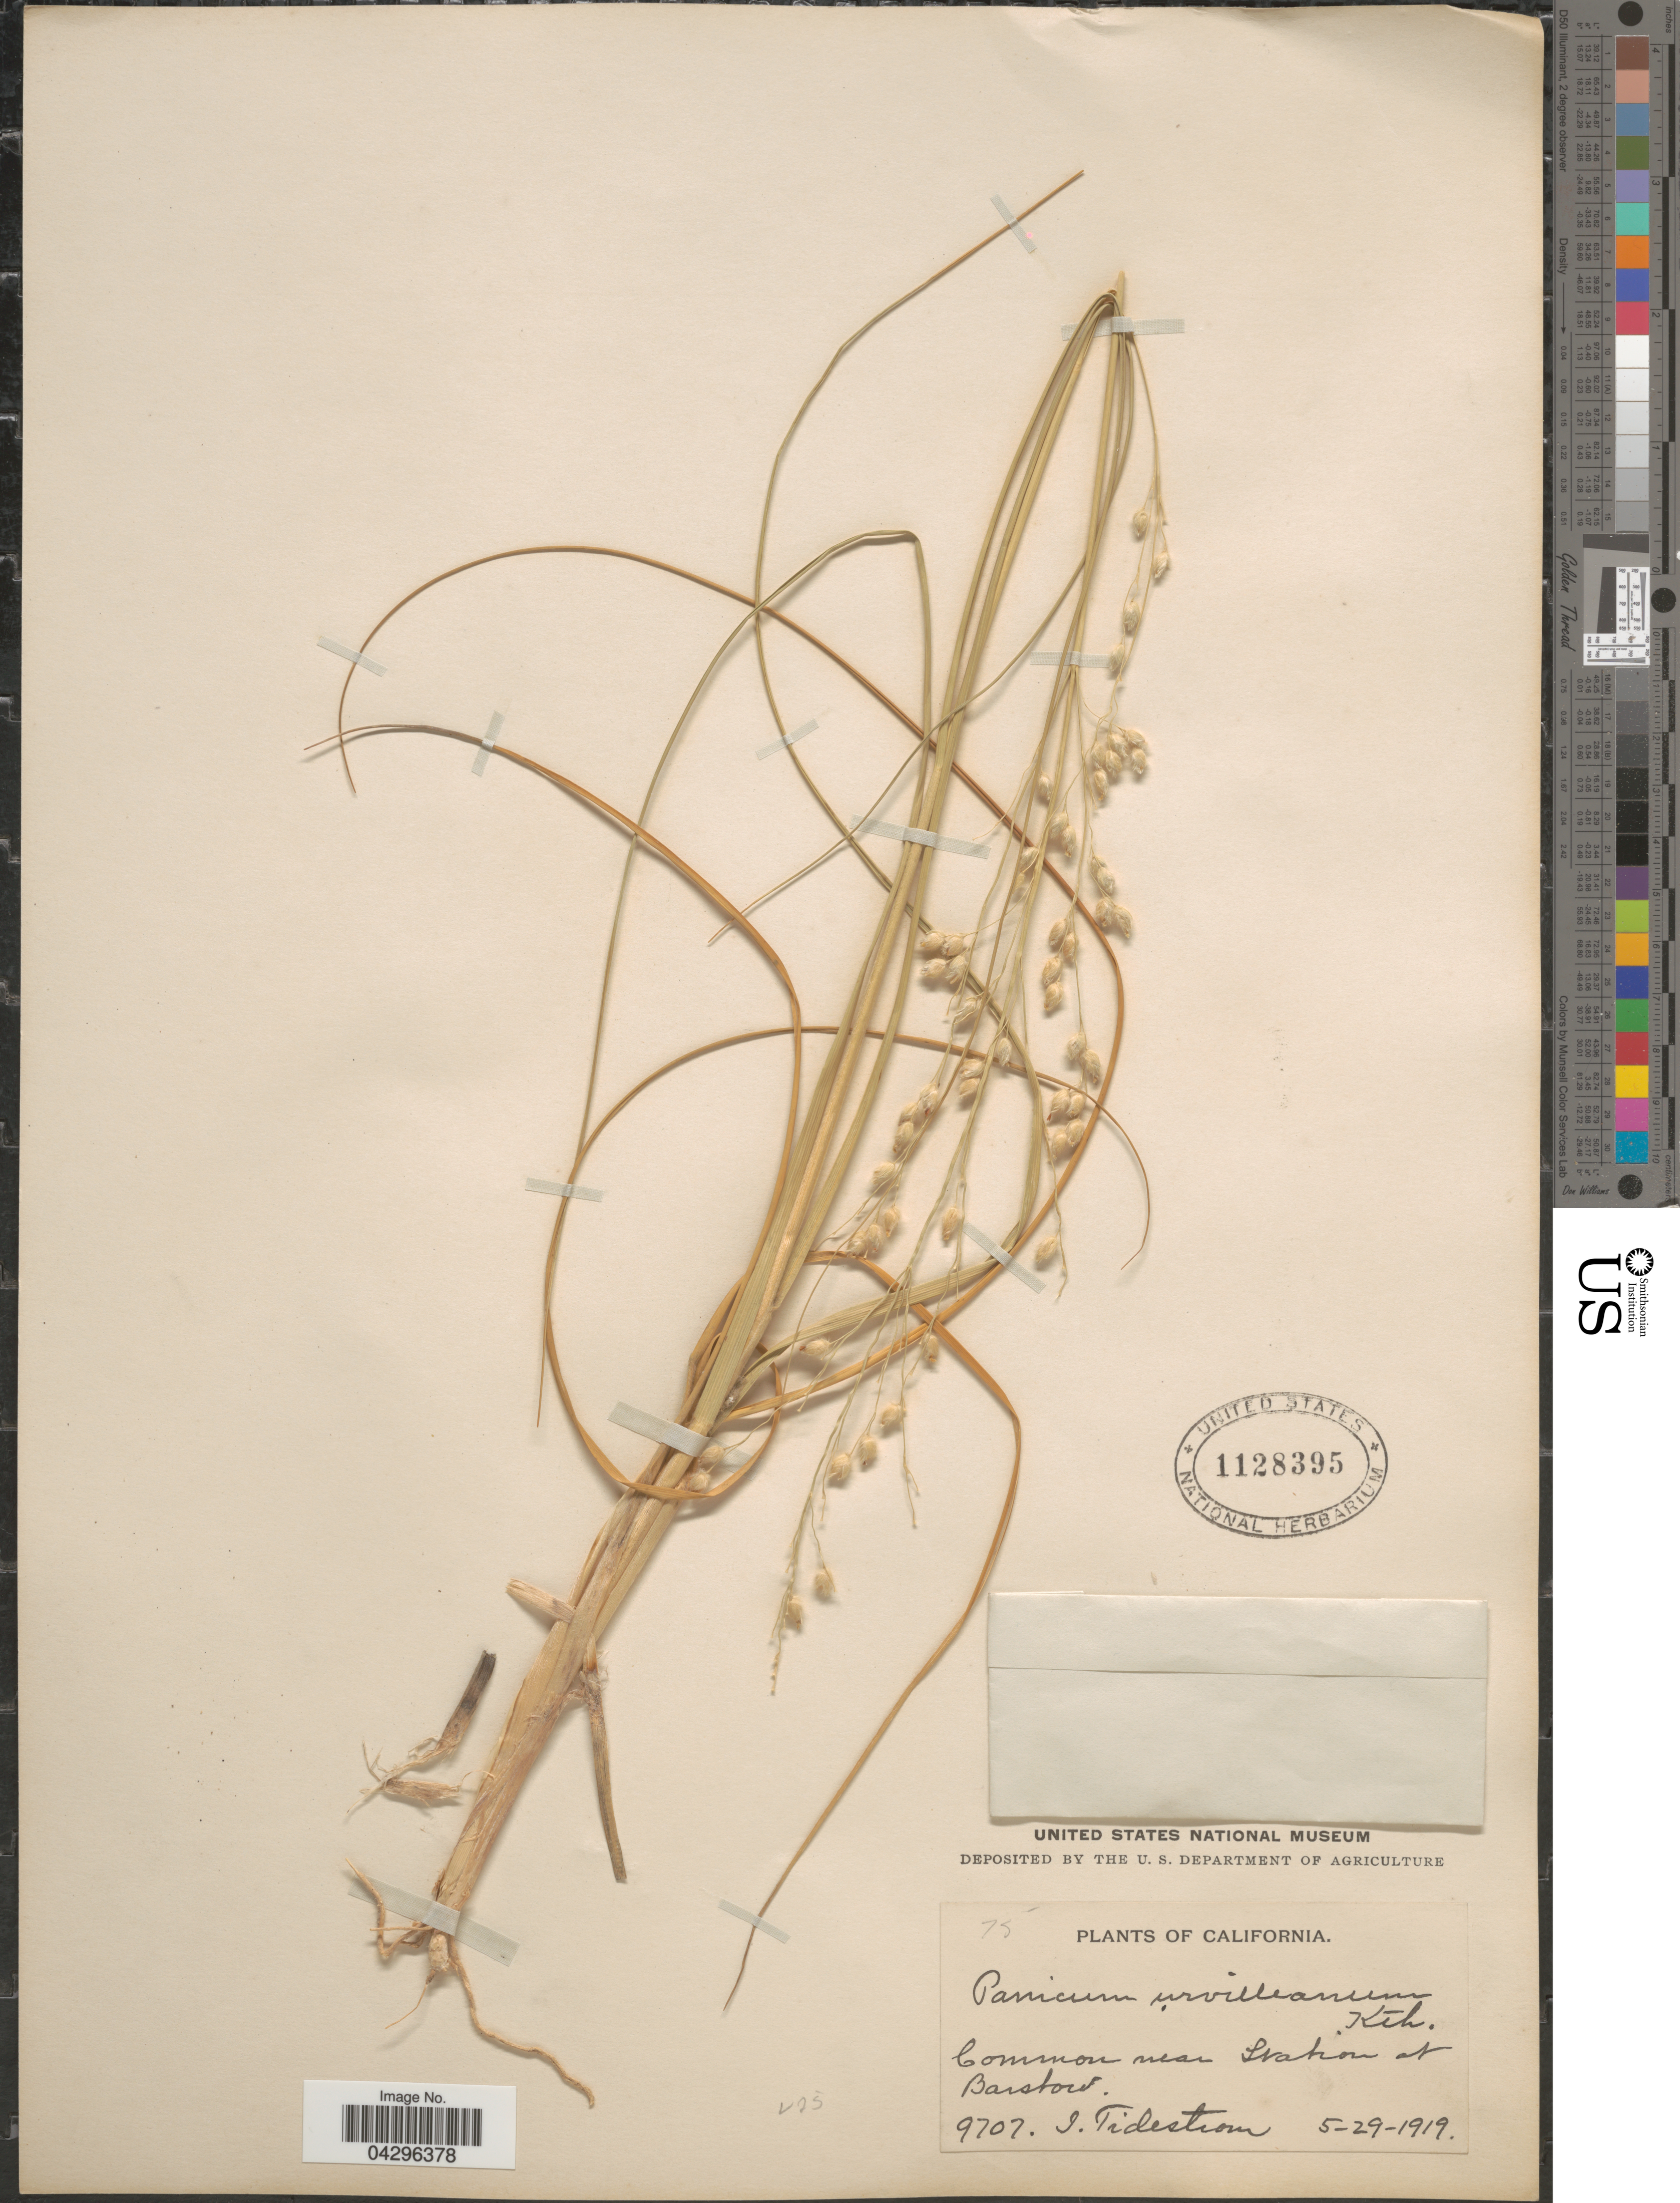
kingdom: Plantae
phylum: Tracheophyta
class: Liliopsida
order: Poales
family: Poaceae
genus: Panicum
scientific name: Panicum urvilleanum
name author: Kunth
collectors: I. F. Tidestrom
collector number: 9707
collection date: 1919-05-29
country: United States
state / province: California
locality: Common near Station at Barstow.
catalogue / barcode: US 1128395